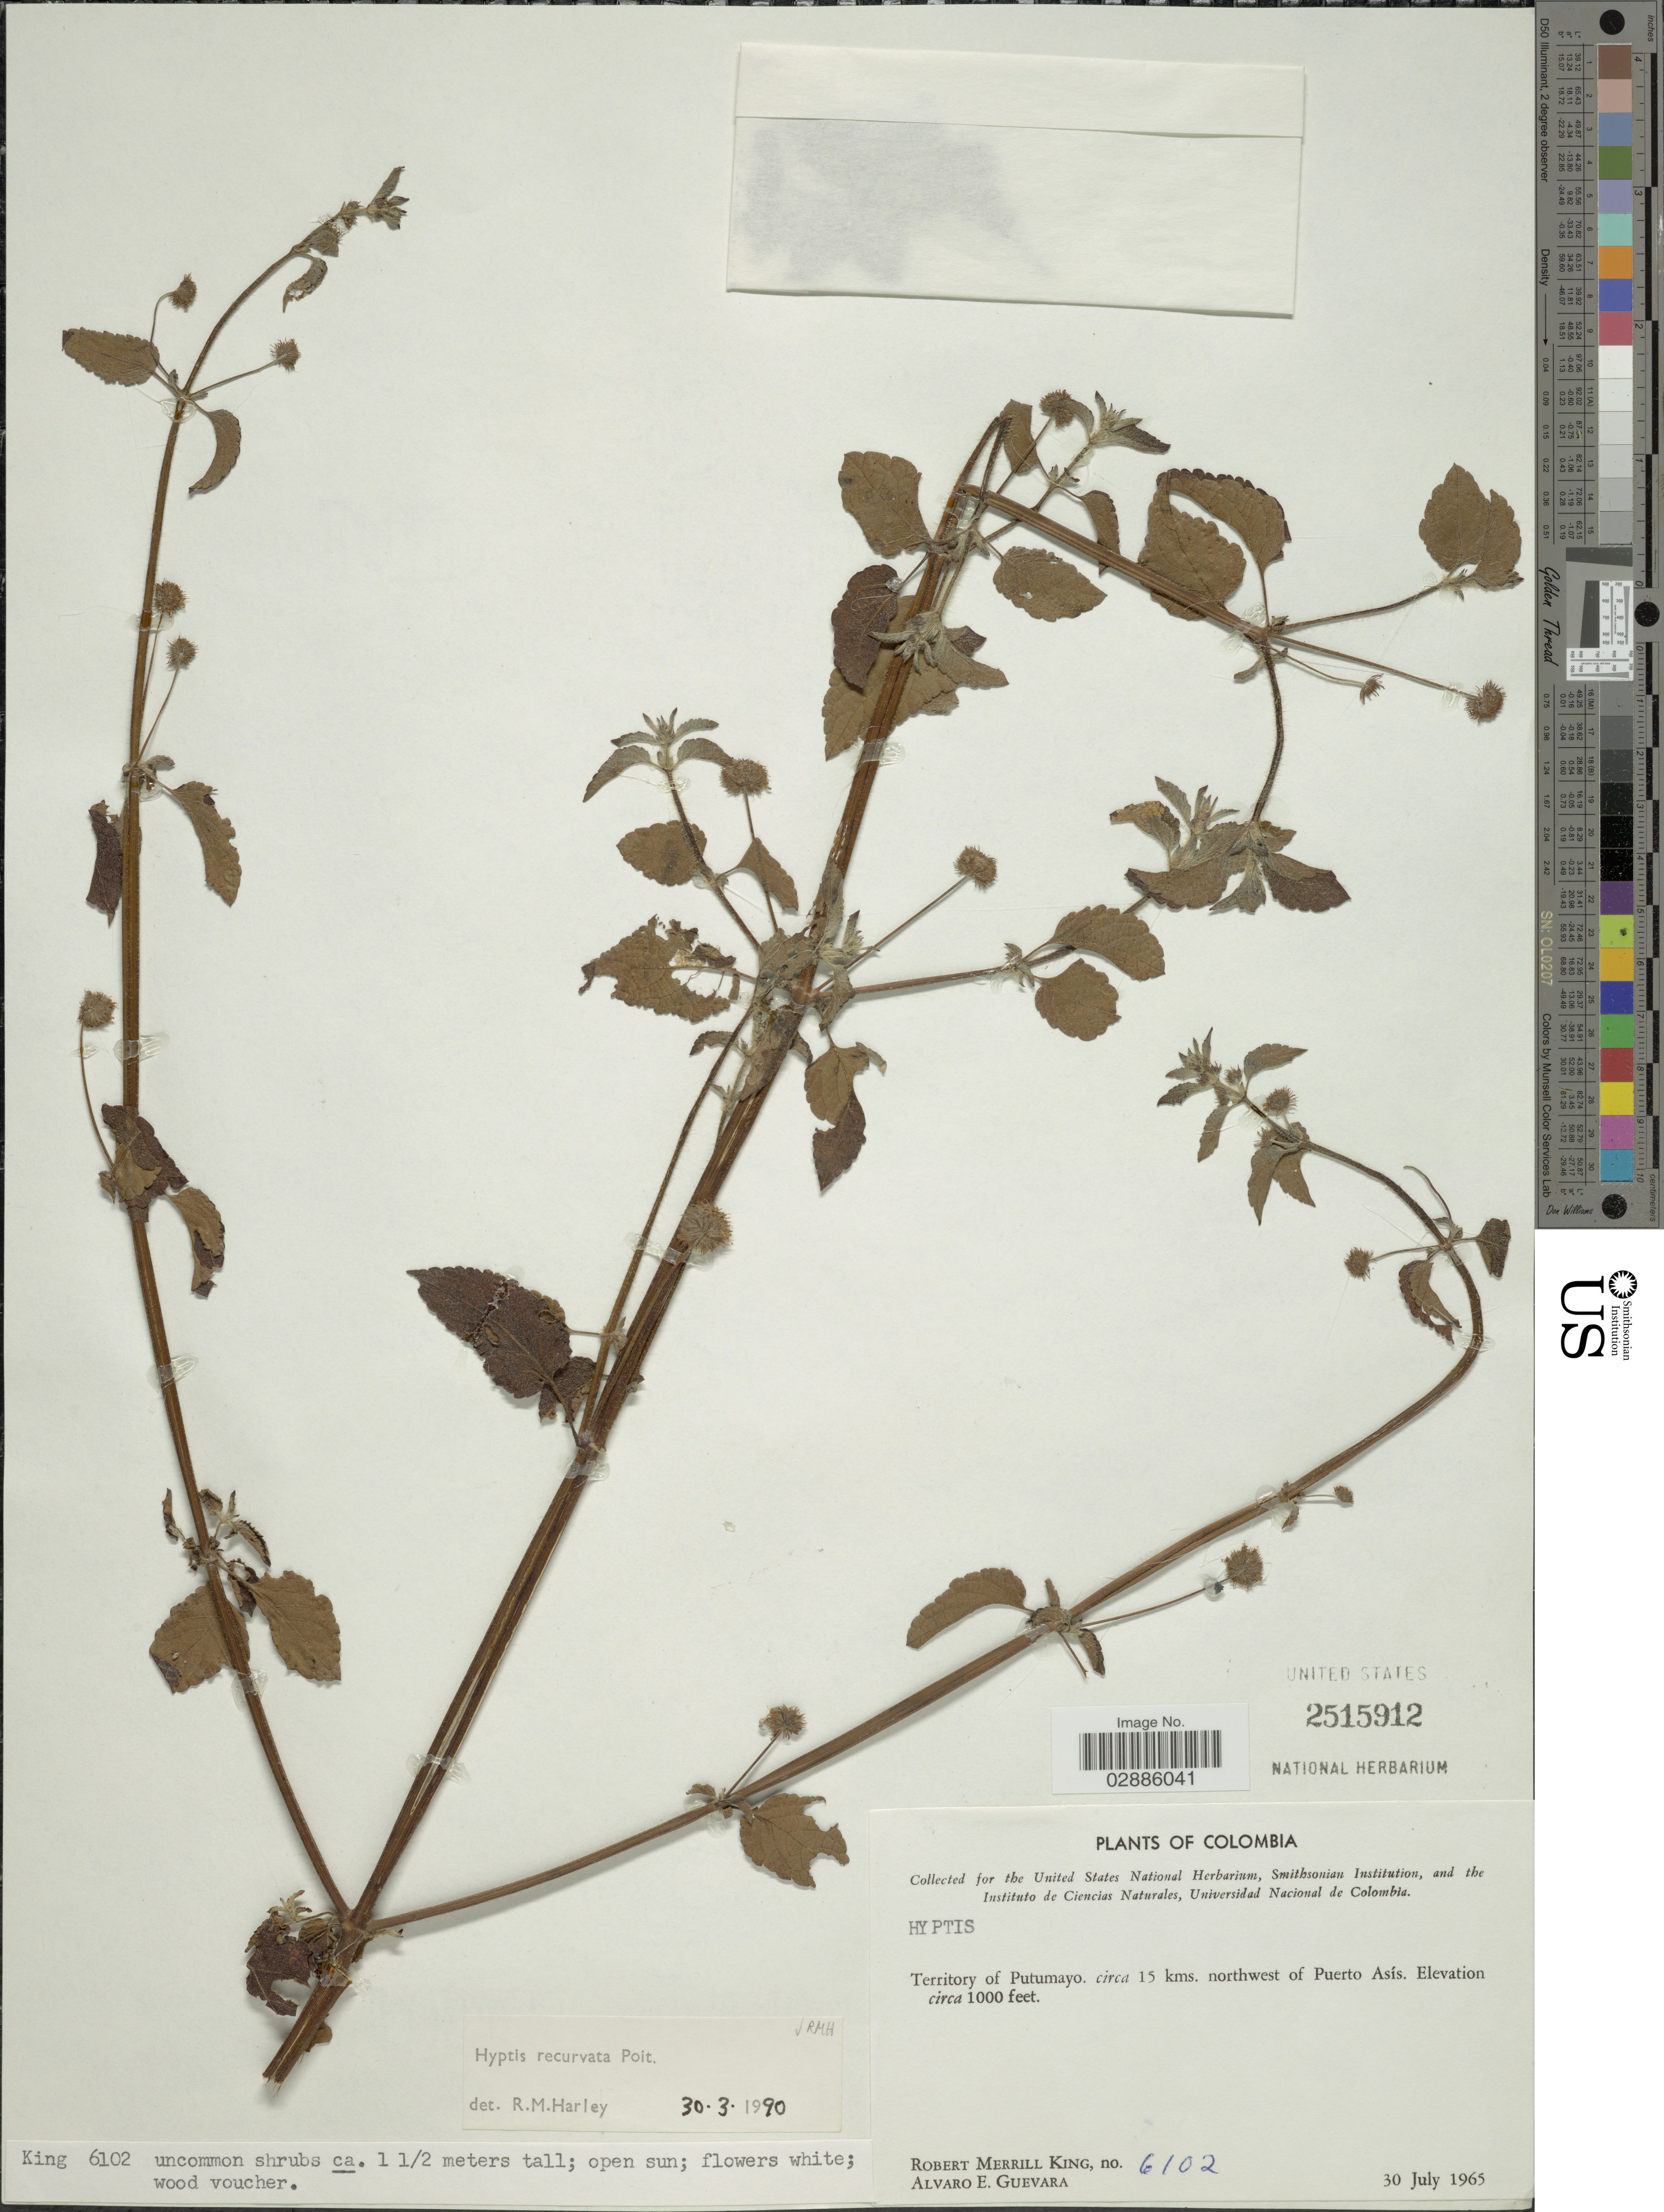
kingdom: Plantae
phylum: Tracheophyta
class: Magnoliopsida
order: Lamiales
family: Lamiaceae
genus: Hyptis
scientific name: Hyptis recurvata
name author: Poit.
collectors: R. M. King & A. E. Guevara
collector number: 6102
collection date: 1965-07-30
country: Colombia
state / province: Putumayo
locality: Territory of Putumayo, circa 15 kms. northwest of Puerto Asís.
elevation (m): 305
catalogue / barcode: US 2515912